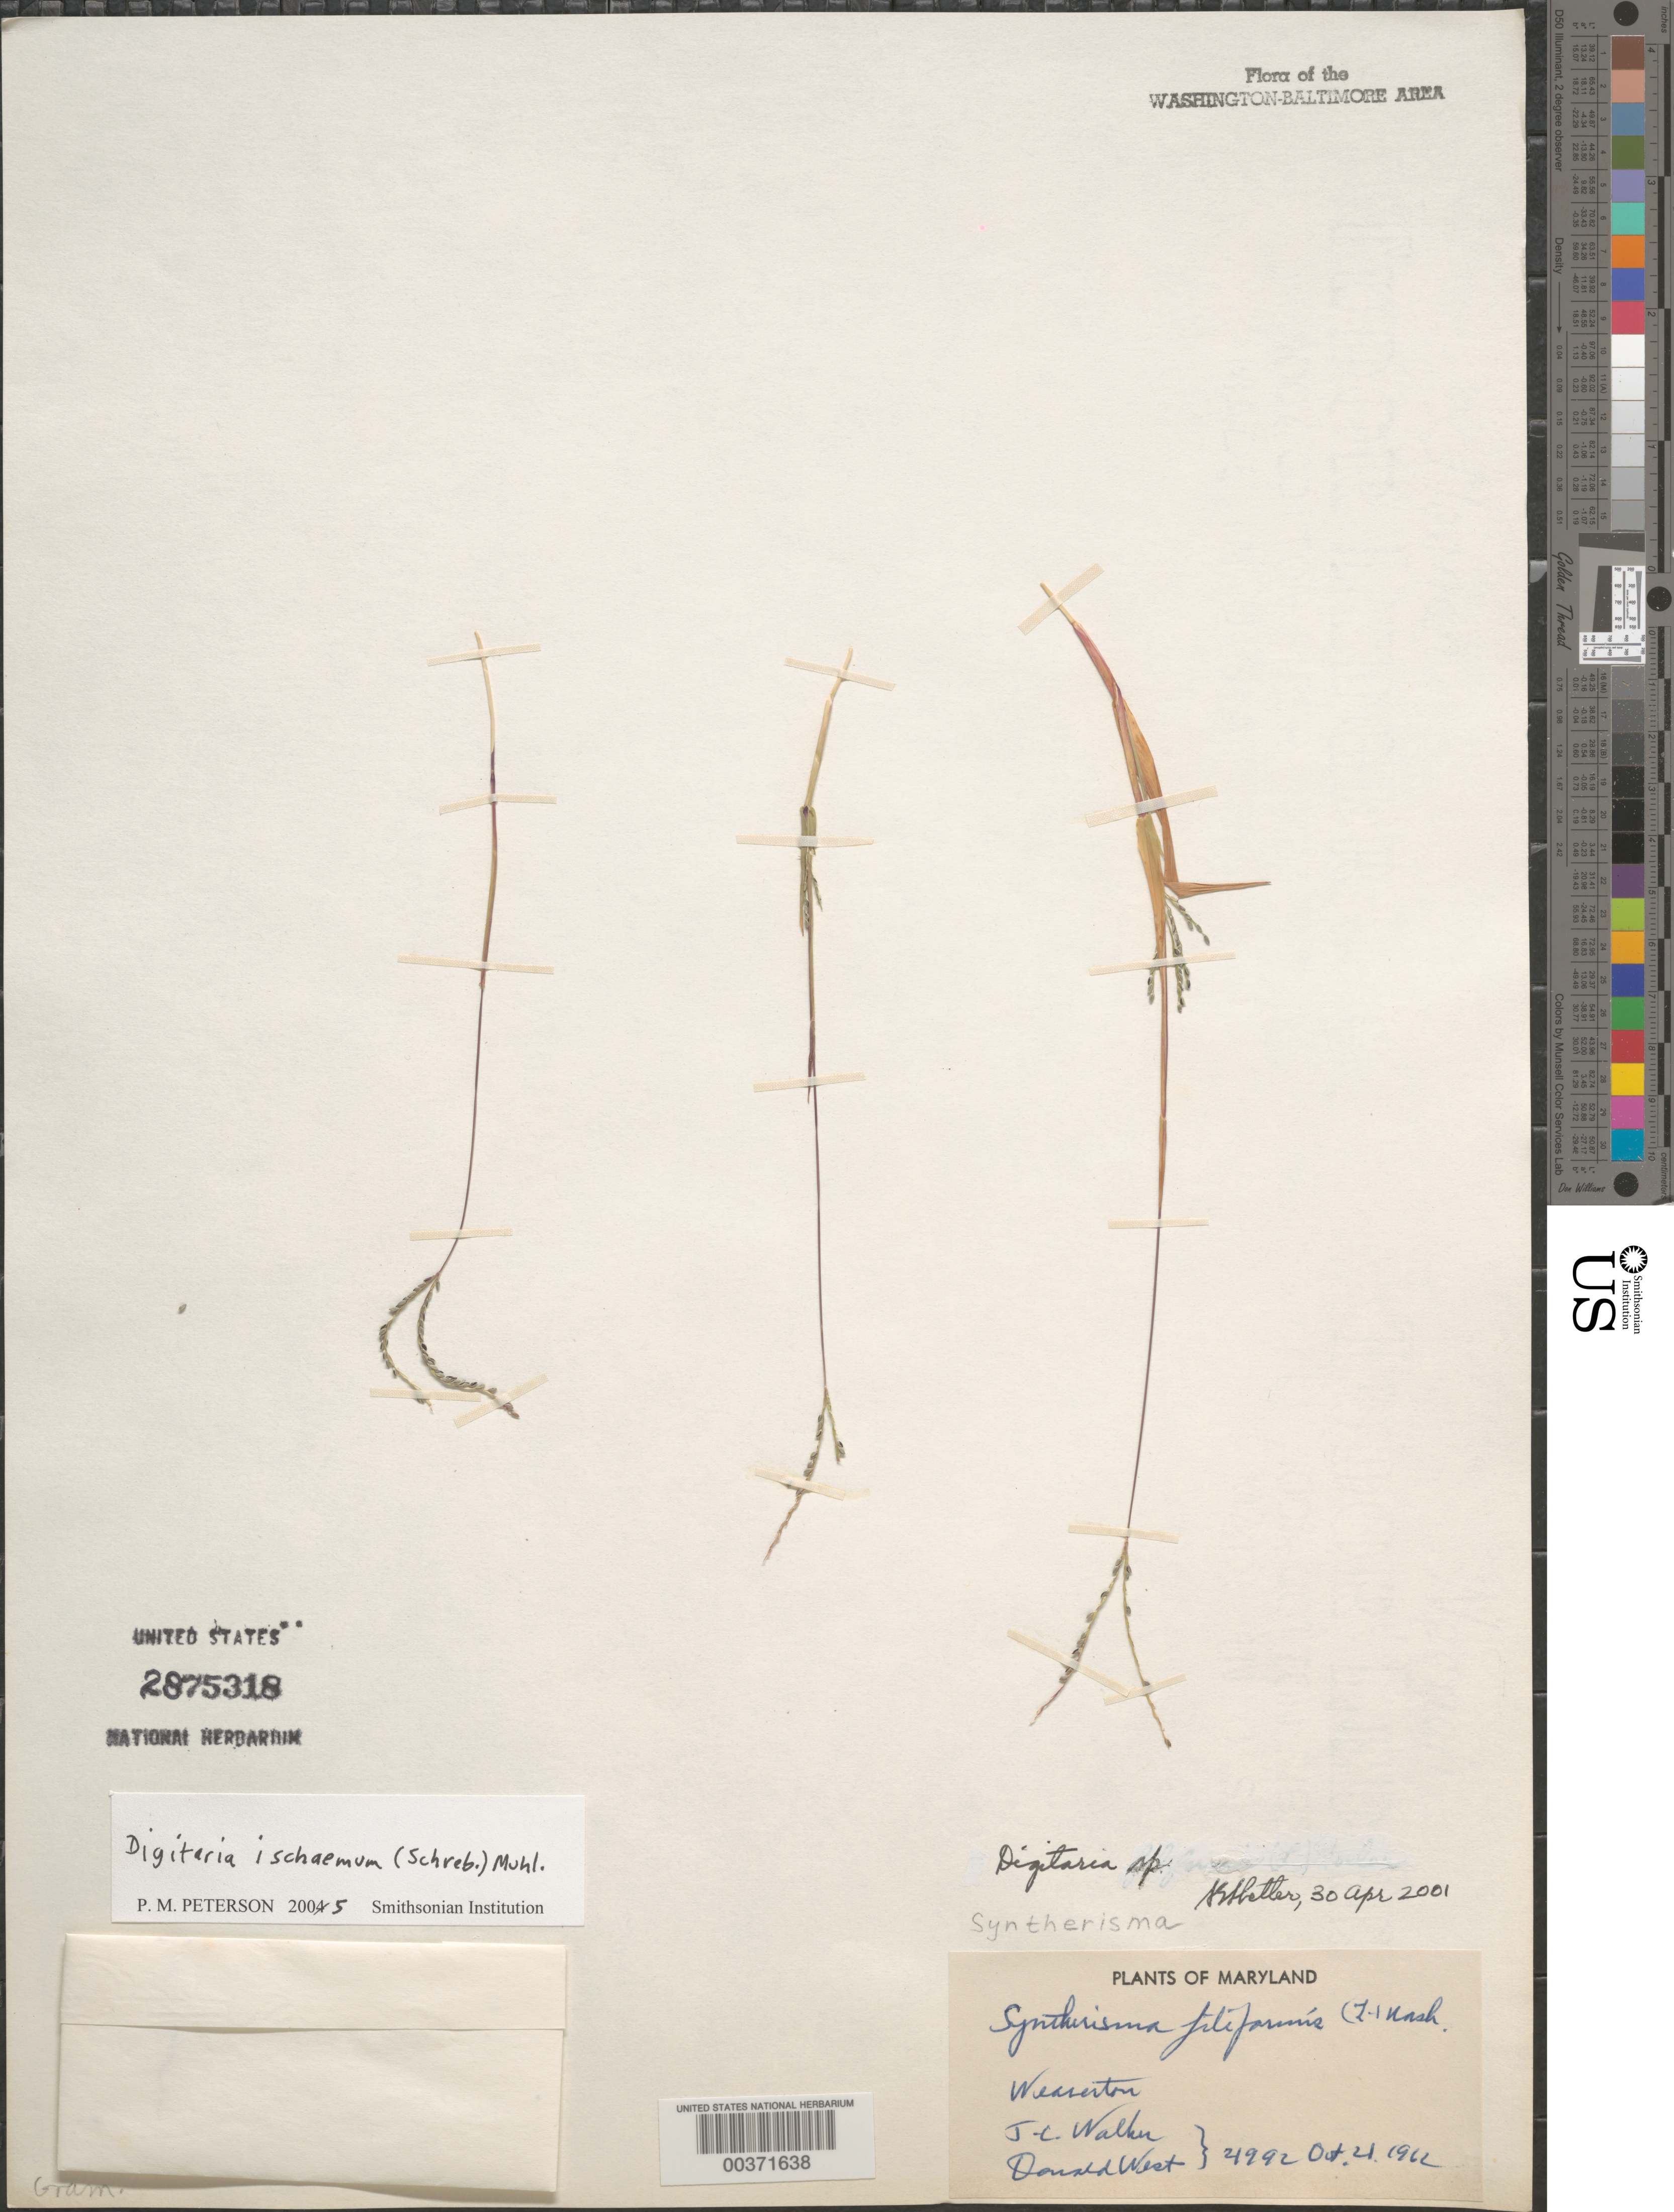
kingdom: Plantae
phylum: Tracheophyta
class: Liliopsida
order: Poales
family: Poaceae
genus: Digitaria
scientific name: Digitaria ischaemum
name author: (Schreber) Schreber ex Muhl.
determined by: Peterson, Paul M., (BOT), Smithsonian Institution - National Museum of Natural History (UNITED STATES)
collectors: J. Walker & D. West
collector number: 4992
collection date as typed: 21 Oct 1962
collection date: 1962-10-21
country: United States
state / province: Maryland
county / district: Baltimore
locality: Weaverton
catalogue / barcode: US 2875318